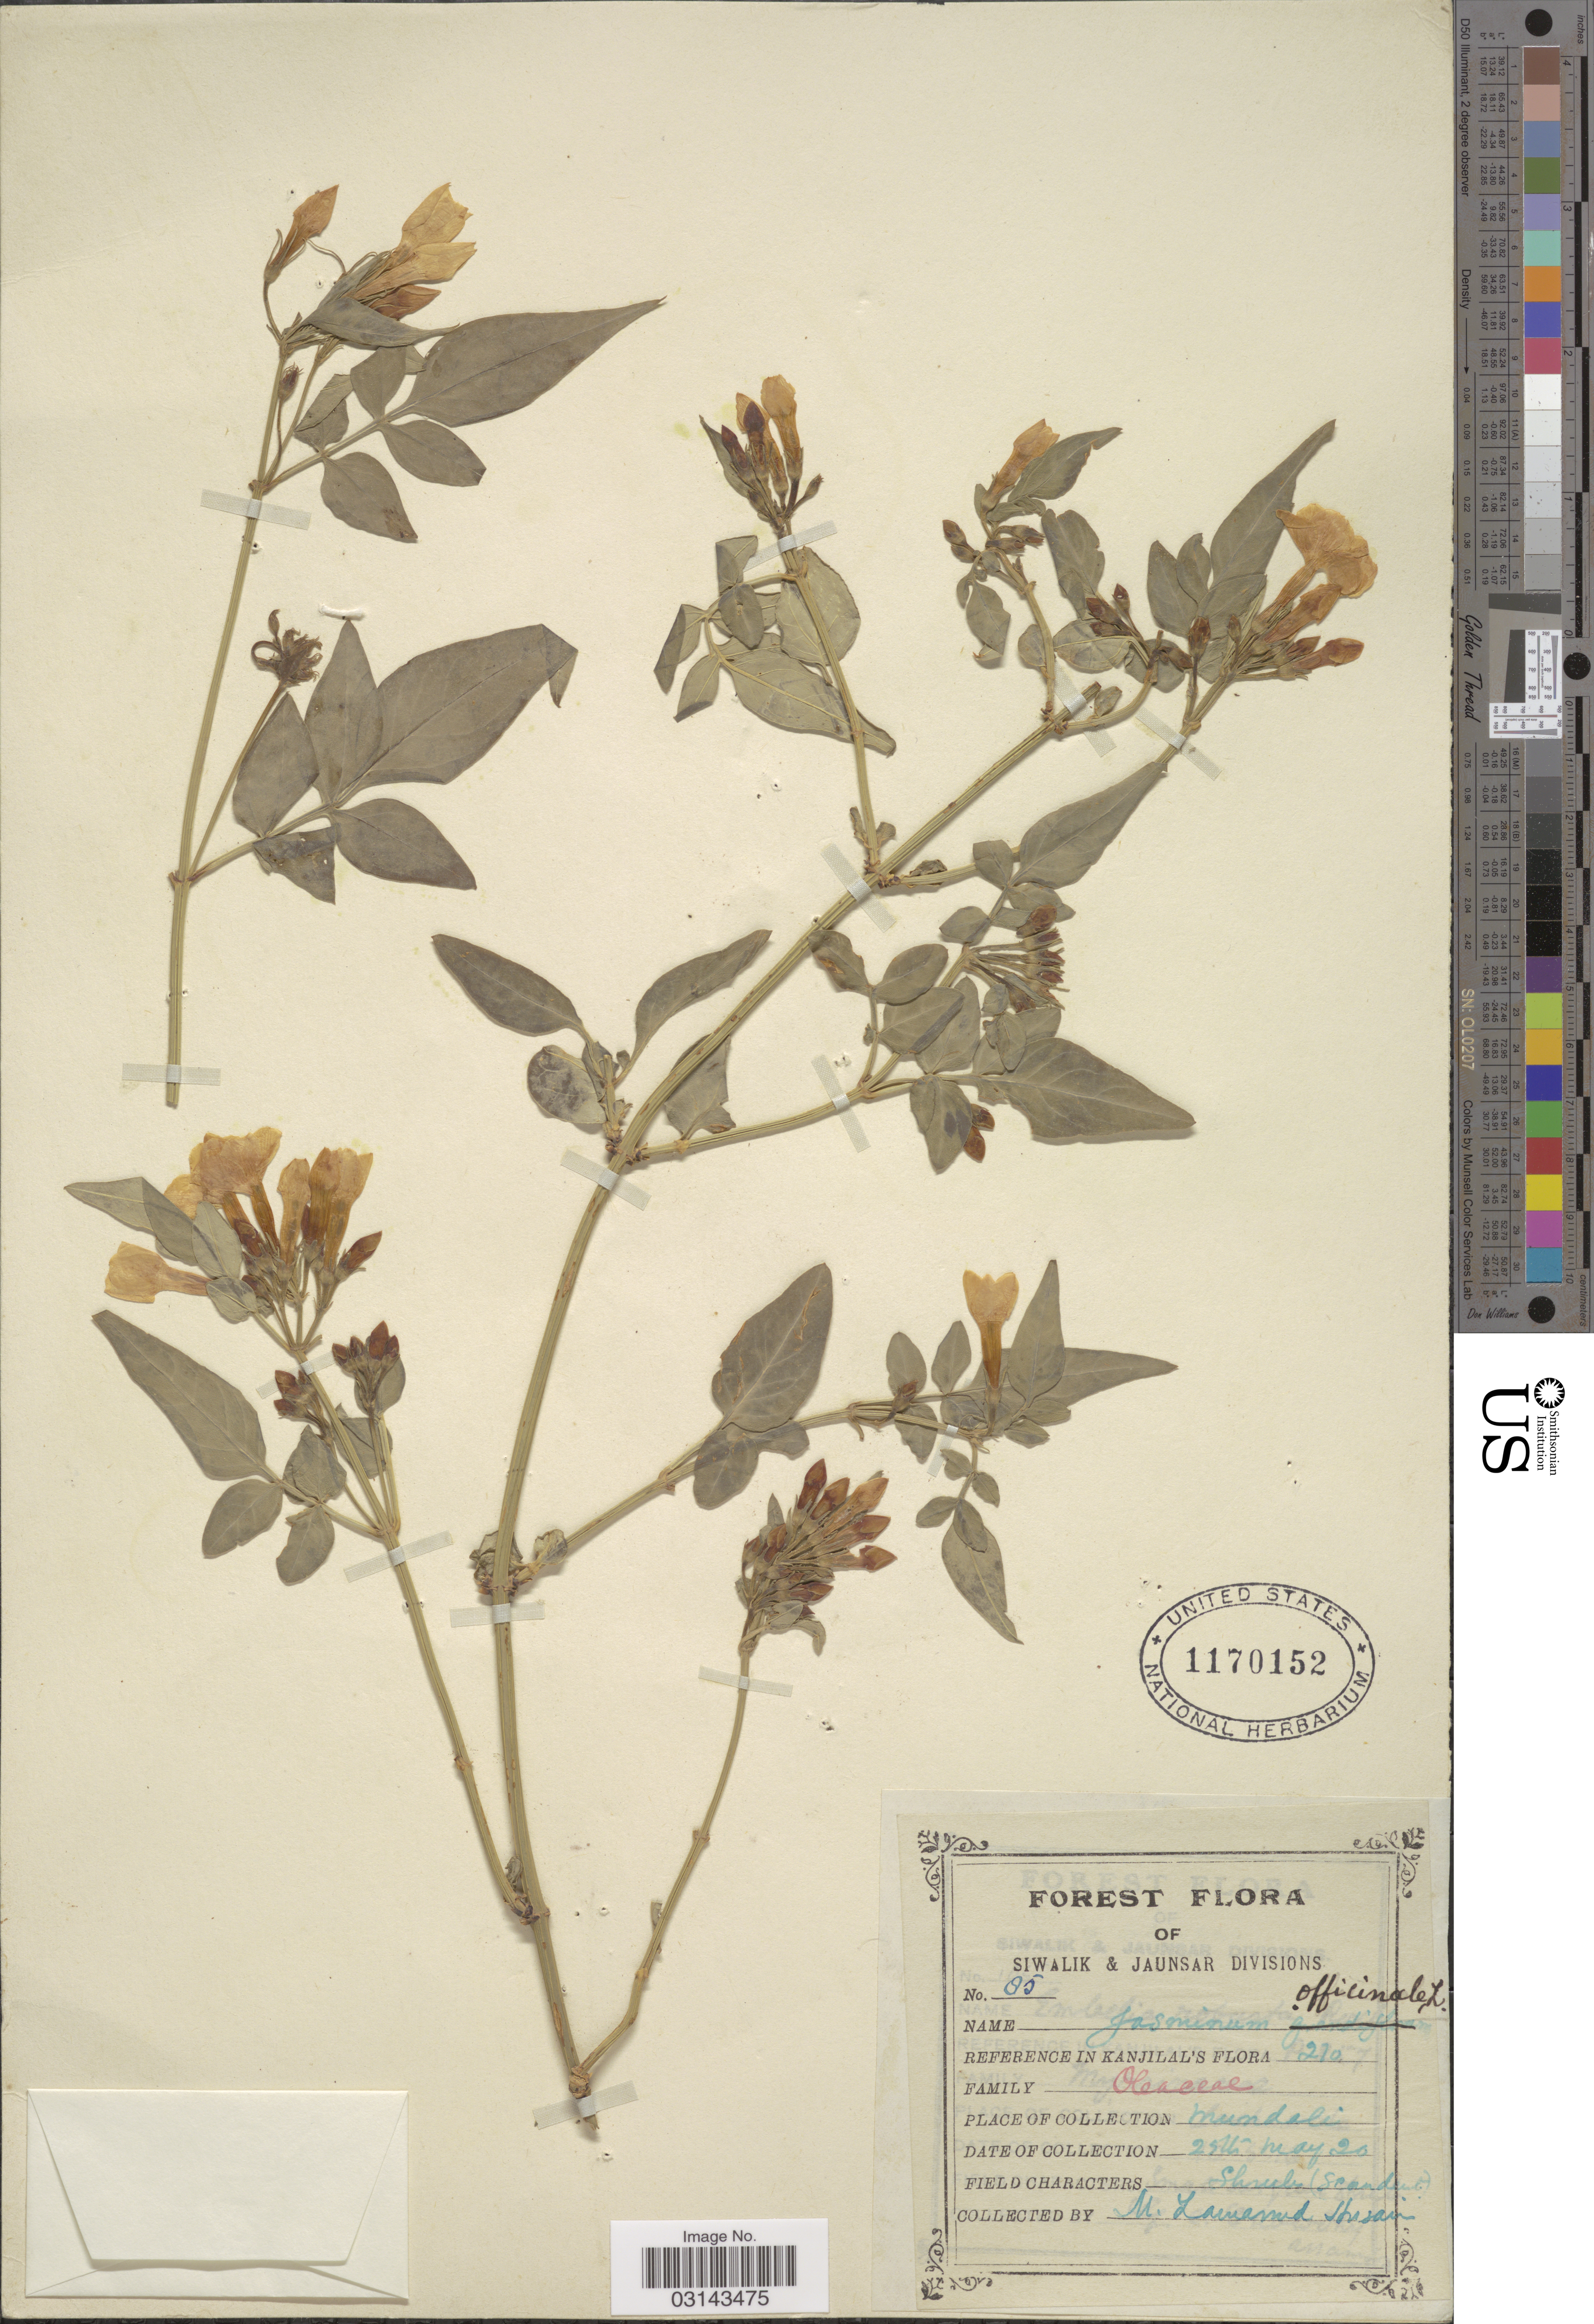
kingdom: Plantae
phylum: Tracheophyta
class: Magnoliopsida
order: Lamiales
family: Oleaceae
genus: Jasminum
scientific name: Jasminum officinale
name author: L.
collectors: M. Husain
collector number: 85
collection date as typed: Transcribed d/m/y: 25/5/20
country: India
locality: Siwalik & Jaunsar Divisions. Mundali.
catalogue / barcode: US 1170152